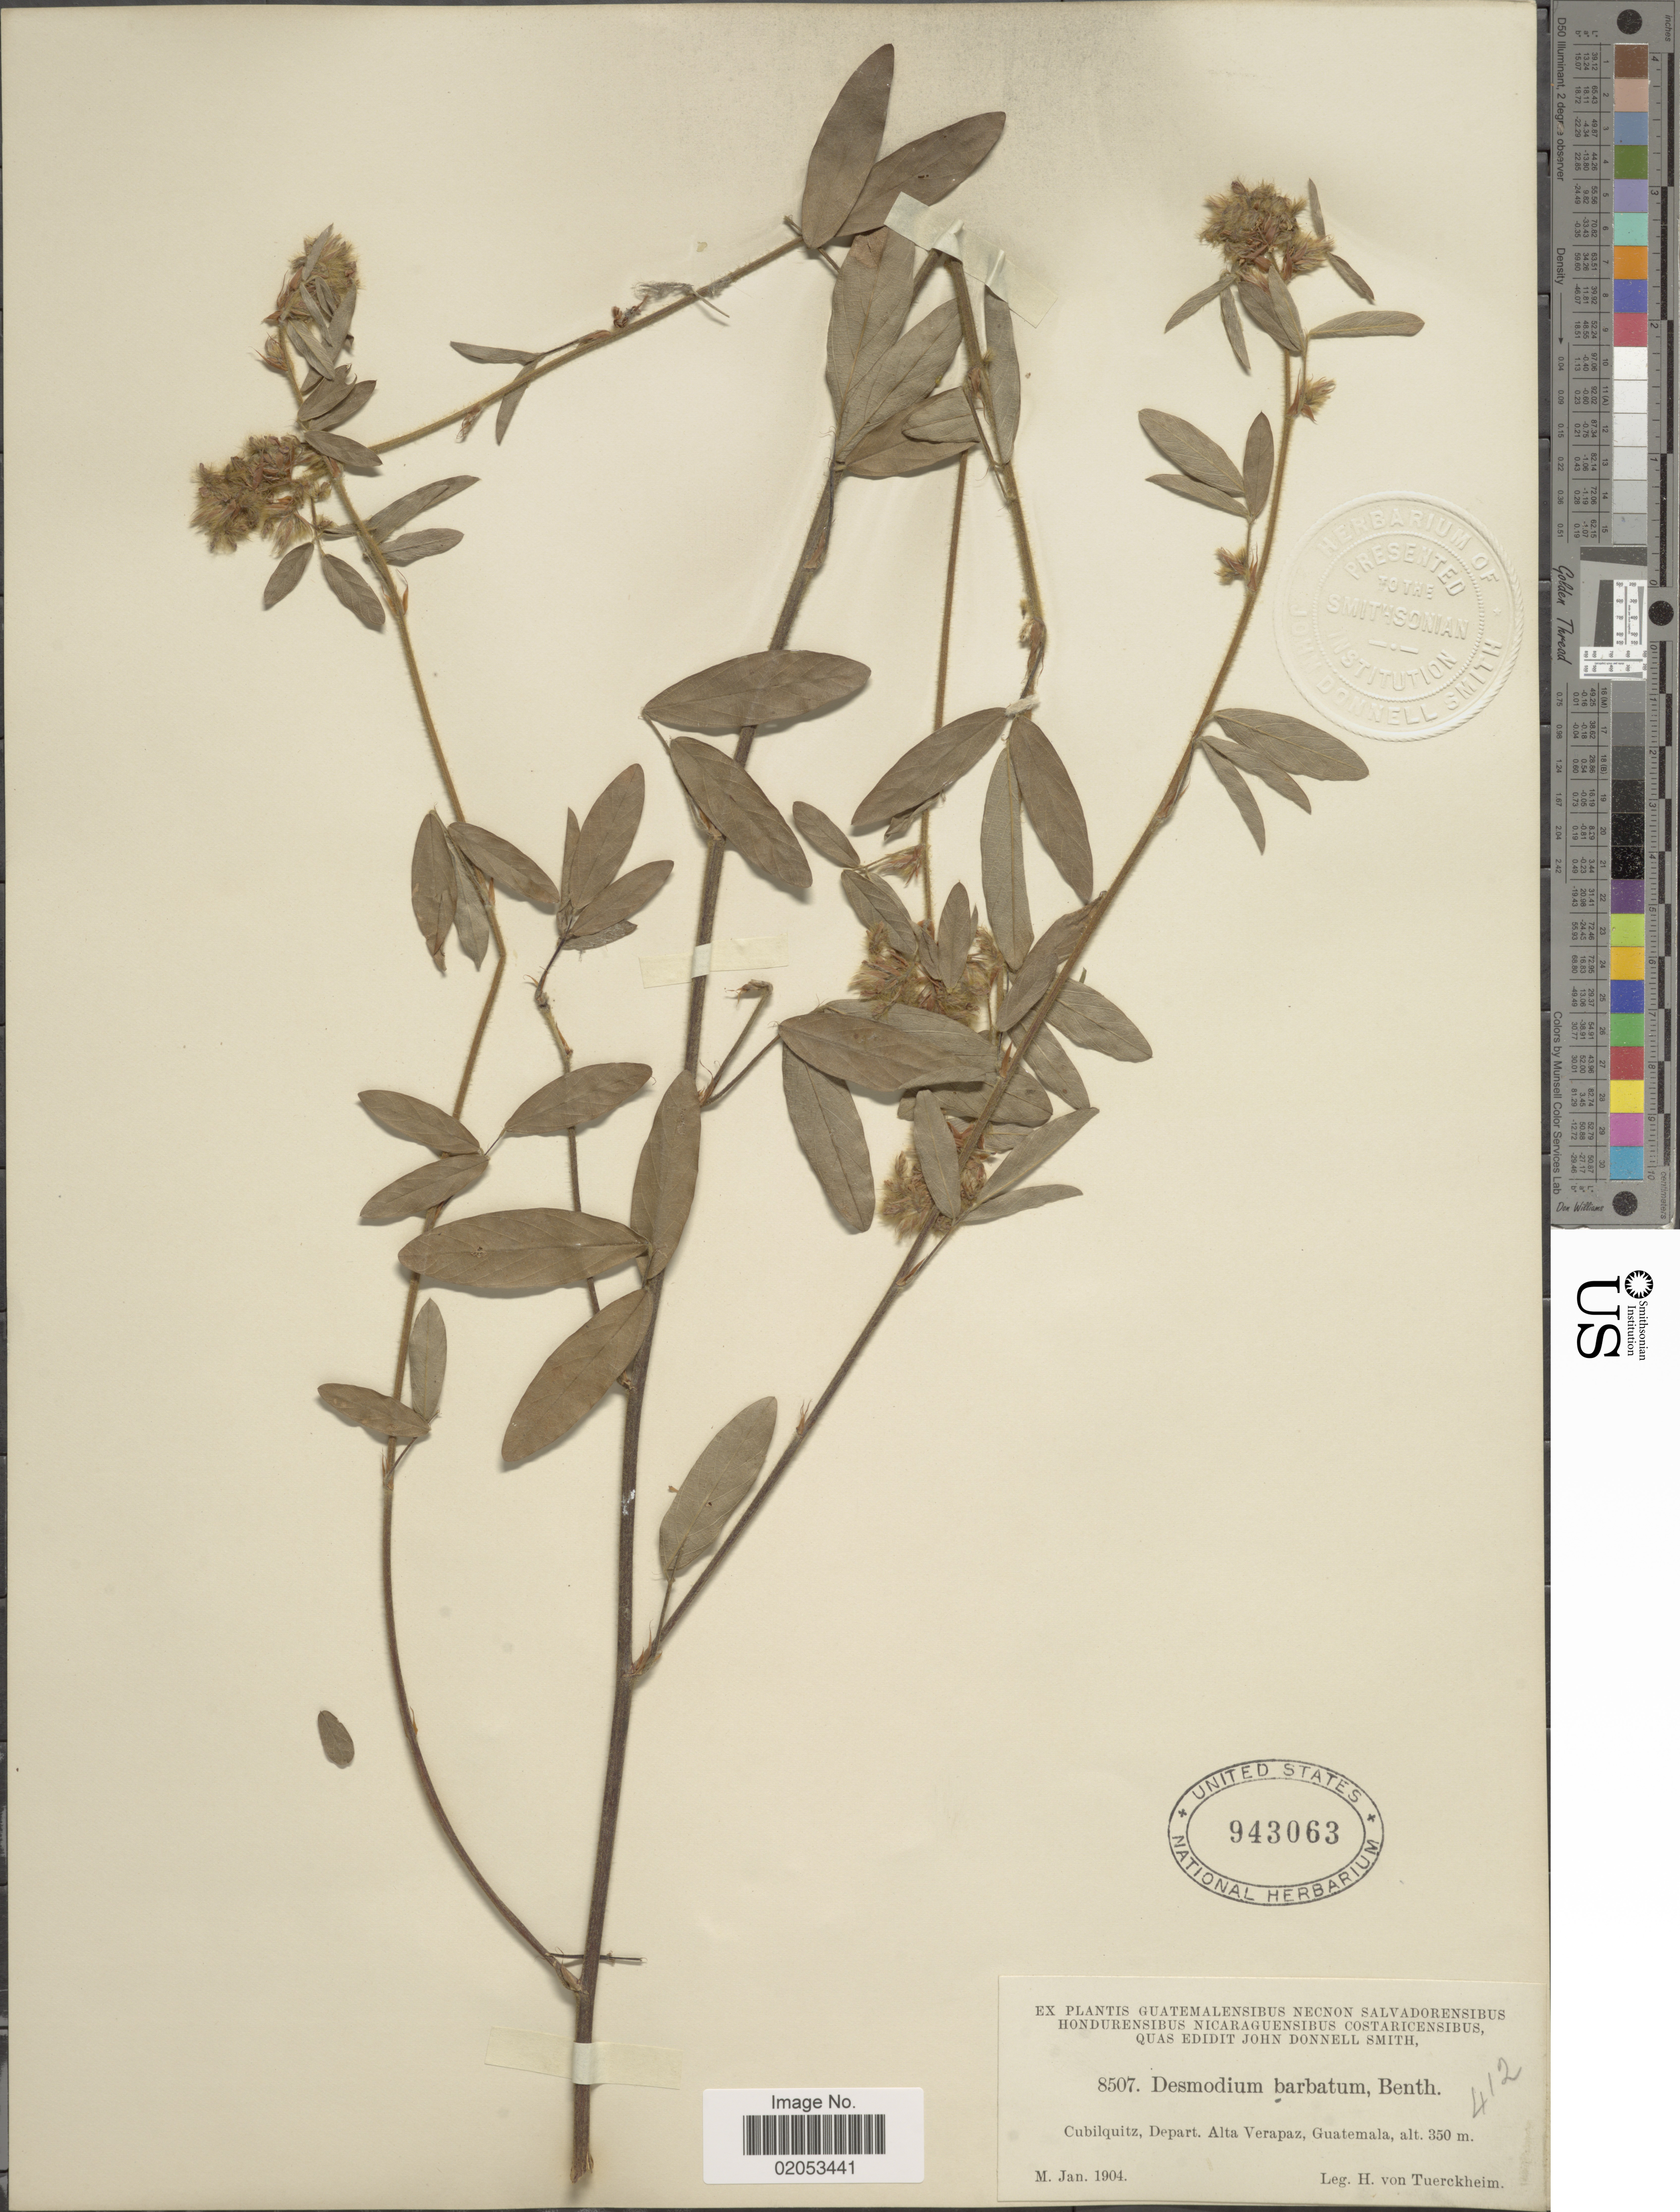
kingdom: Plantae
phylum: Tracheophyta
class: Magnoliopsida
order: Fabales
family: Fabaceae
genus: Grona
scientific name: Grona barbata var. barbata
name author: (L.) H. Ohashi & K. Ohashi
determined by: Strong, Mark T., (BOT), Smithsonian Institution - National Museum of Natural History (UNITED STATES)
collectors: H. von Türckheim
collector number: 8507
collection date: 1904-01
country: Guatemala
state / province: Alta Verapaz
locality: Cubilquitz, Depart Alta Verapaz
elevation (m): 350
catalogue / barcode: US 943063